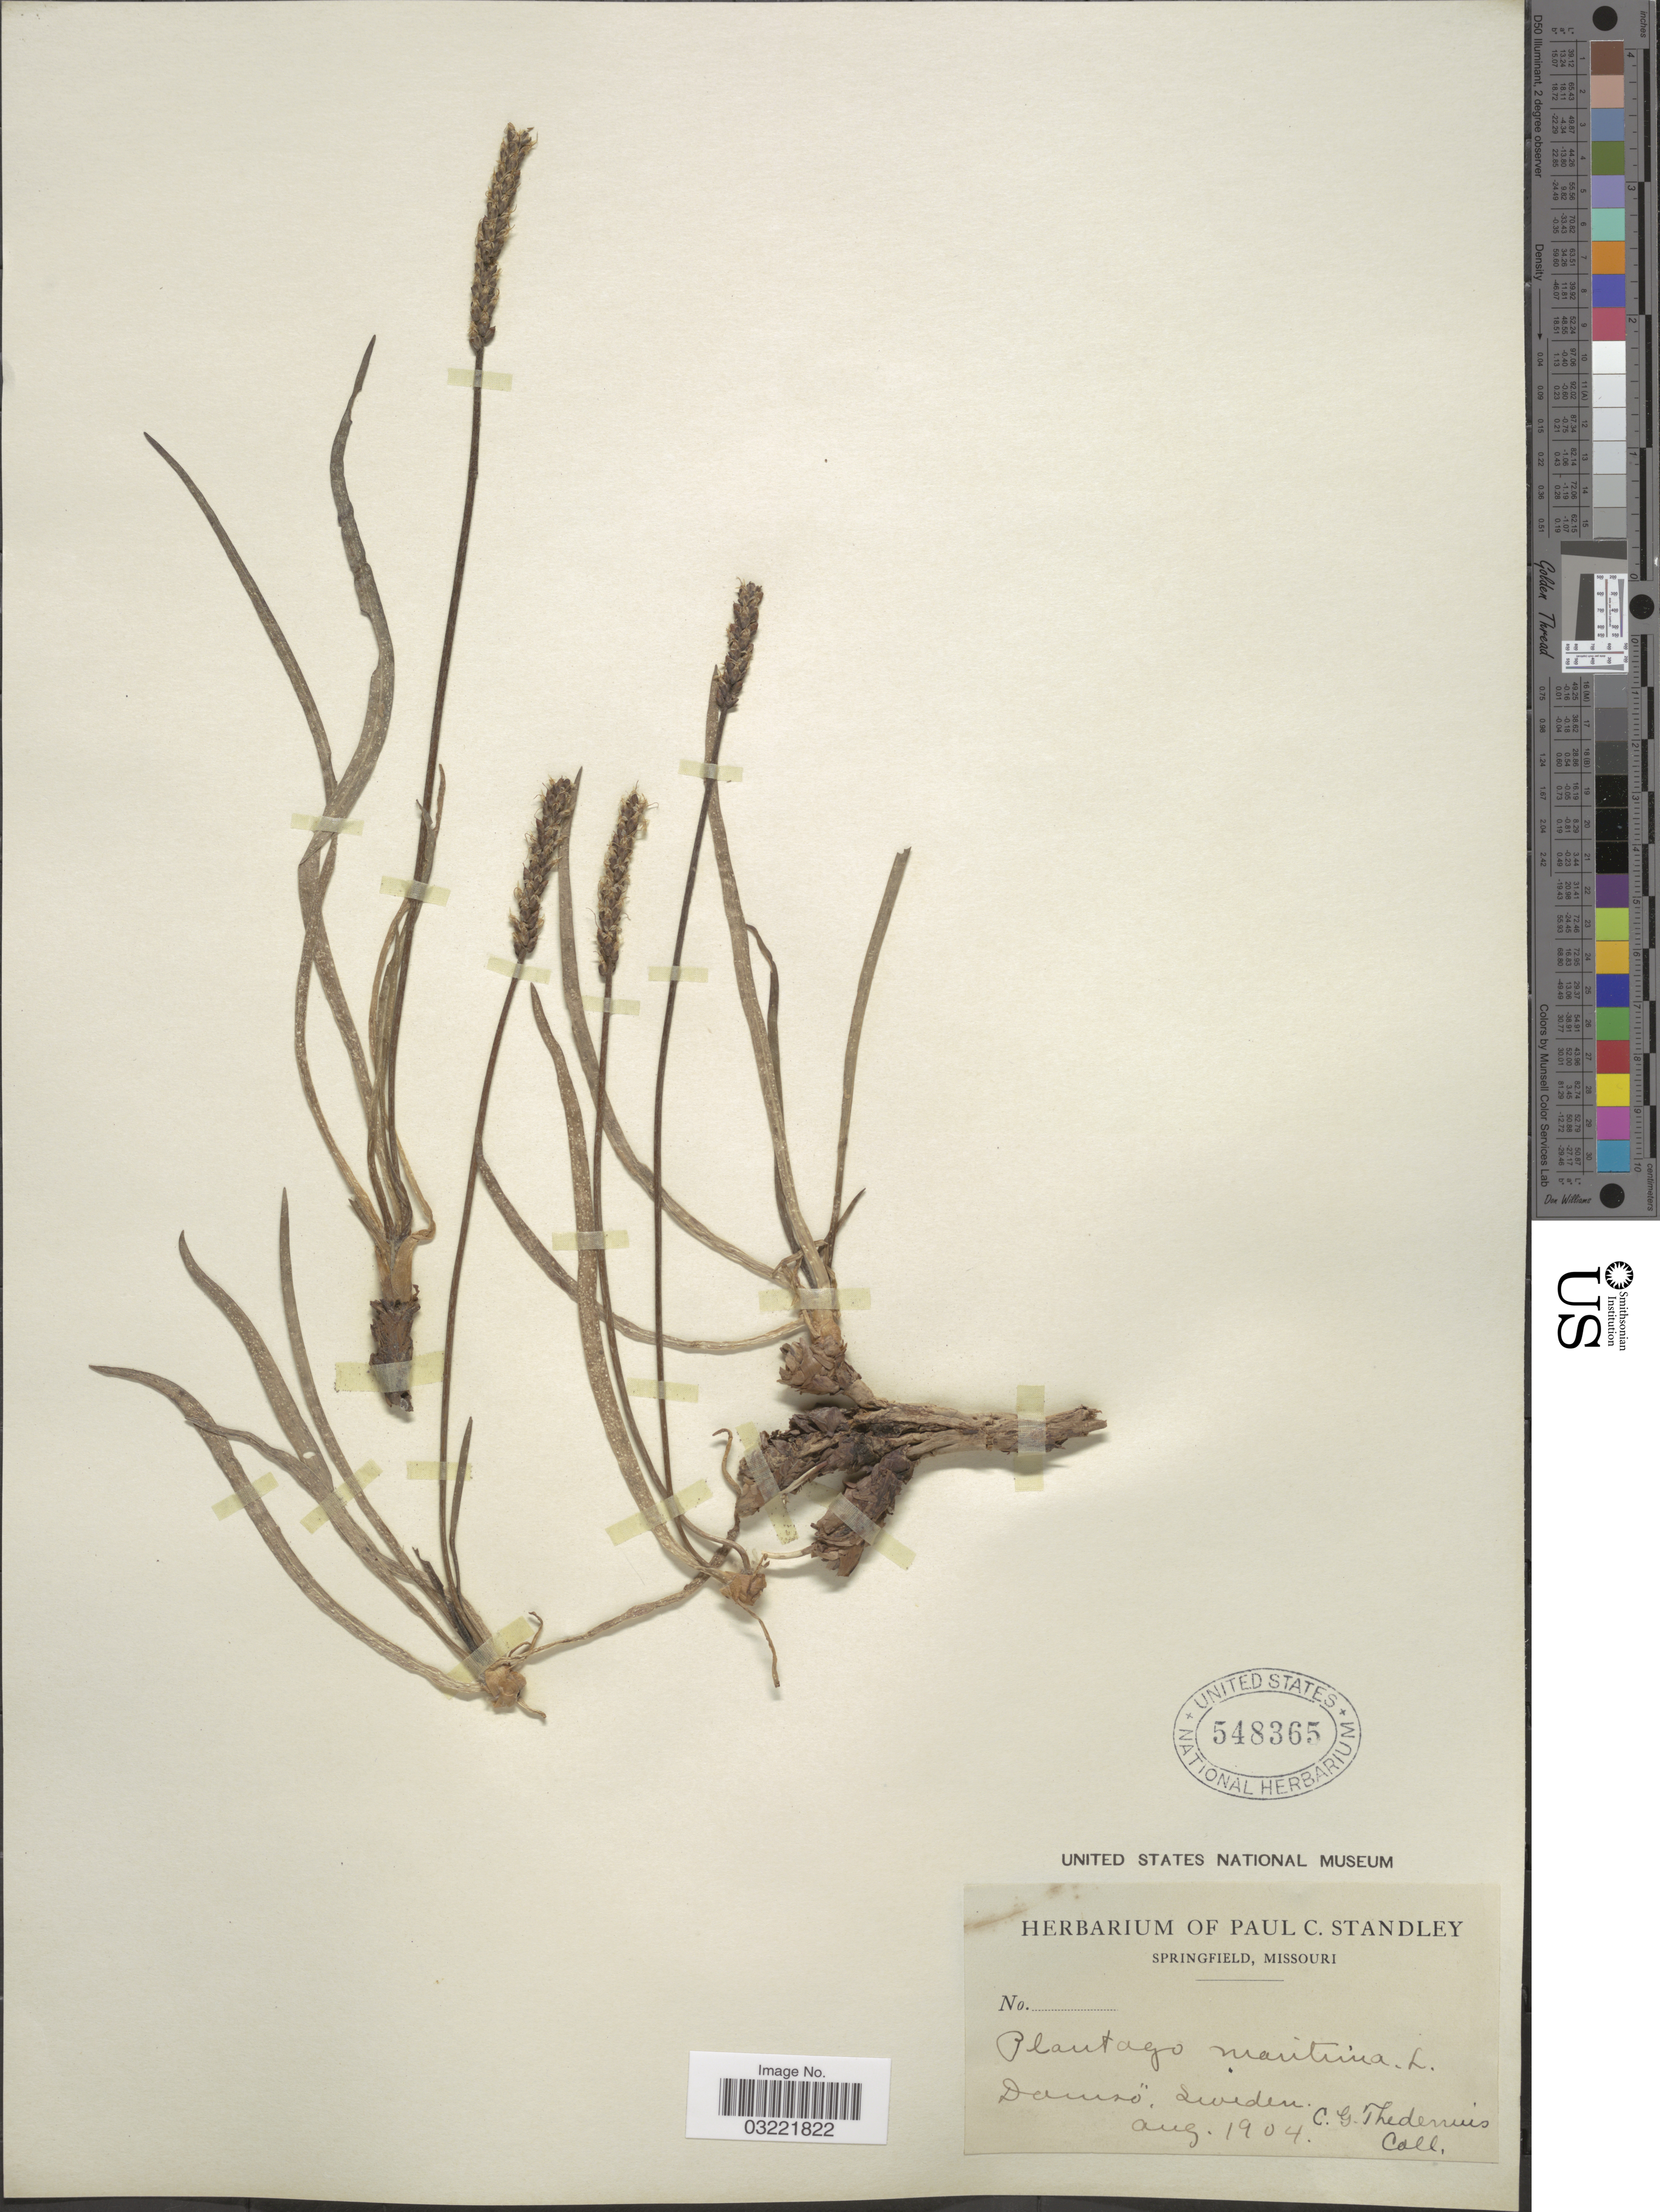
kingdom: Plantae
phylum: Tracheophyta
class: Magnoliopsida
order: Lamiales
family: Plantaginaceae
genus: Plantago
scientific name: Plantago maritima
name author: L.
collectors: C. Thedenius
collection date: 1904-08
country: Sweden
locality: Donsö.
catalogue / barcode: US 548365